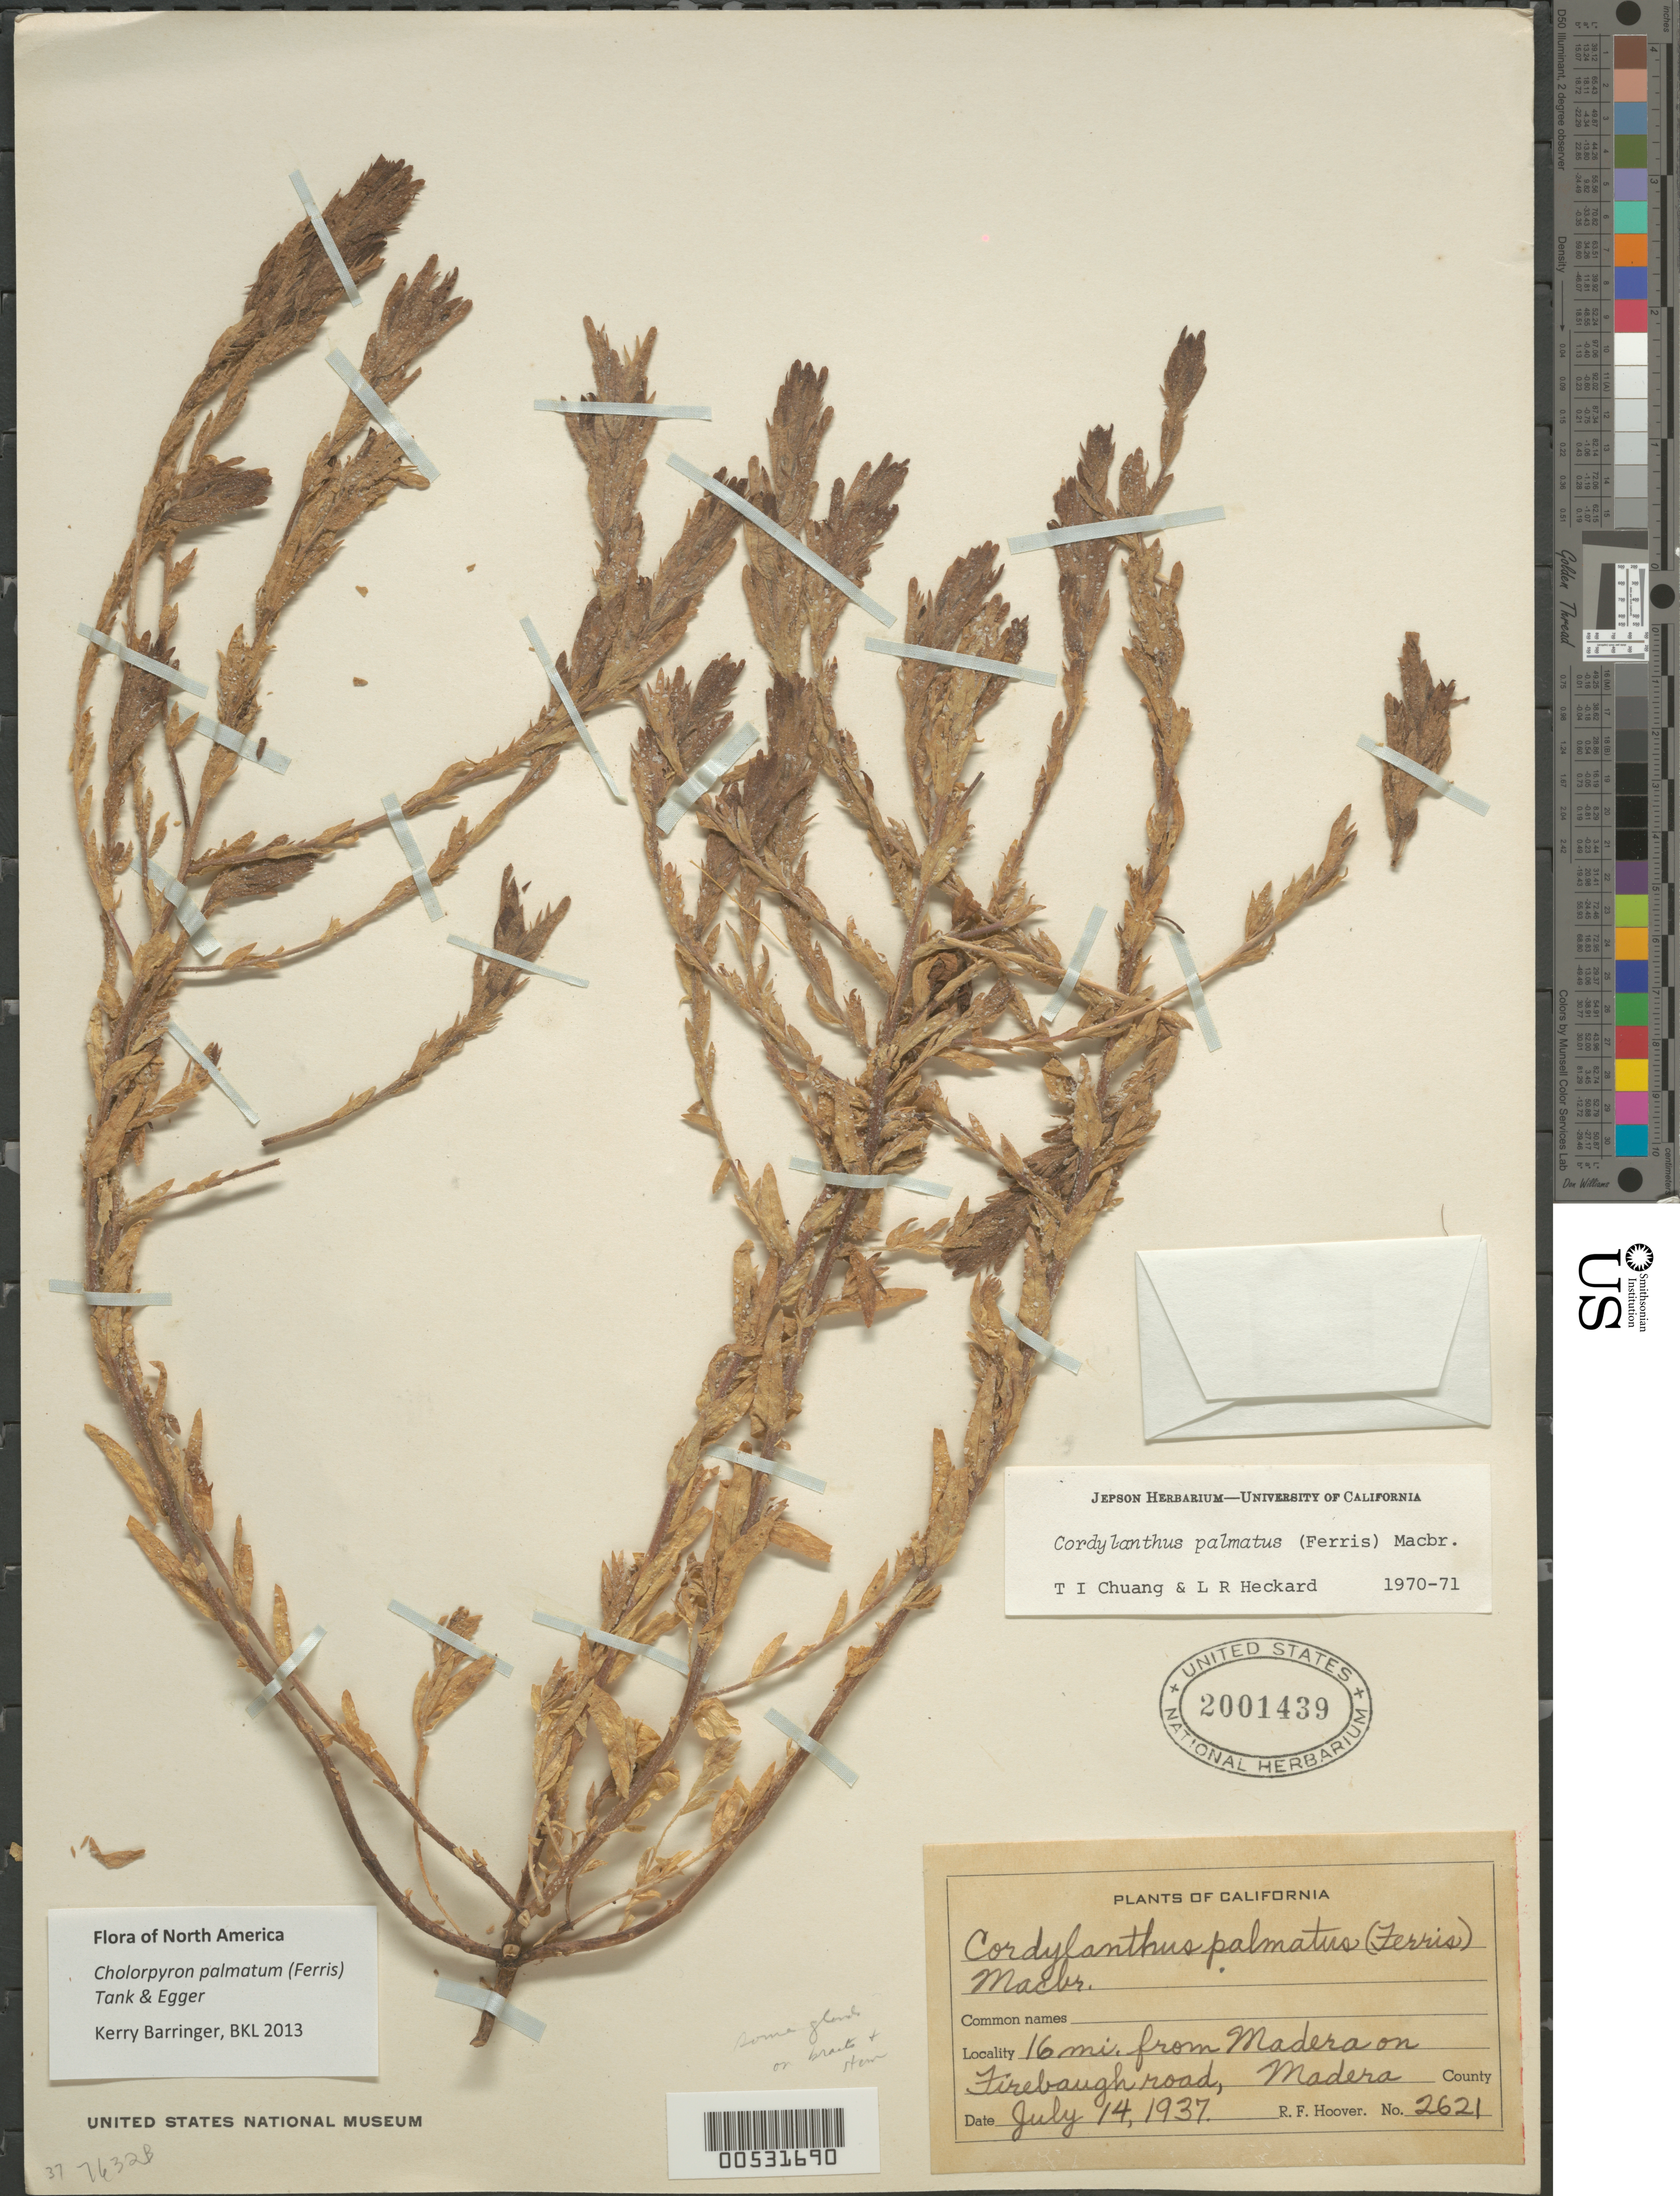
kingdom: Plantae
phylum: Tracheophyta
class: Magnoliopsida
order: Lamiales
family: Orobanchaceae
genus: Chloropyron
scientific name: Chloropyron palmatum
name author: (Ferris) Tank & J.M. Egger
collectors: R. F. Hoover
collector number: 2621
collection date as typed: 14 Jul 1937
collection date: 1937-07-14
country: United States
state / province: California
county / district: Madera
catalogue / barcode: US 2001439